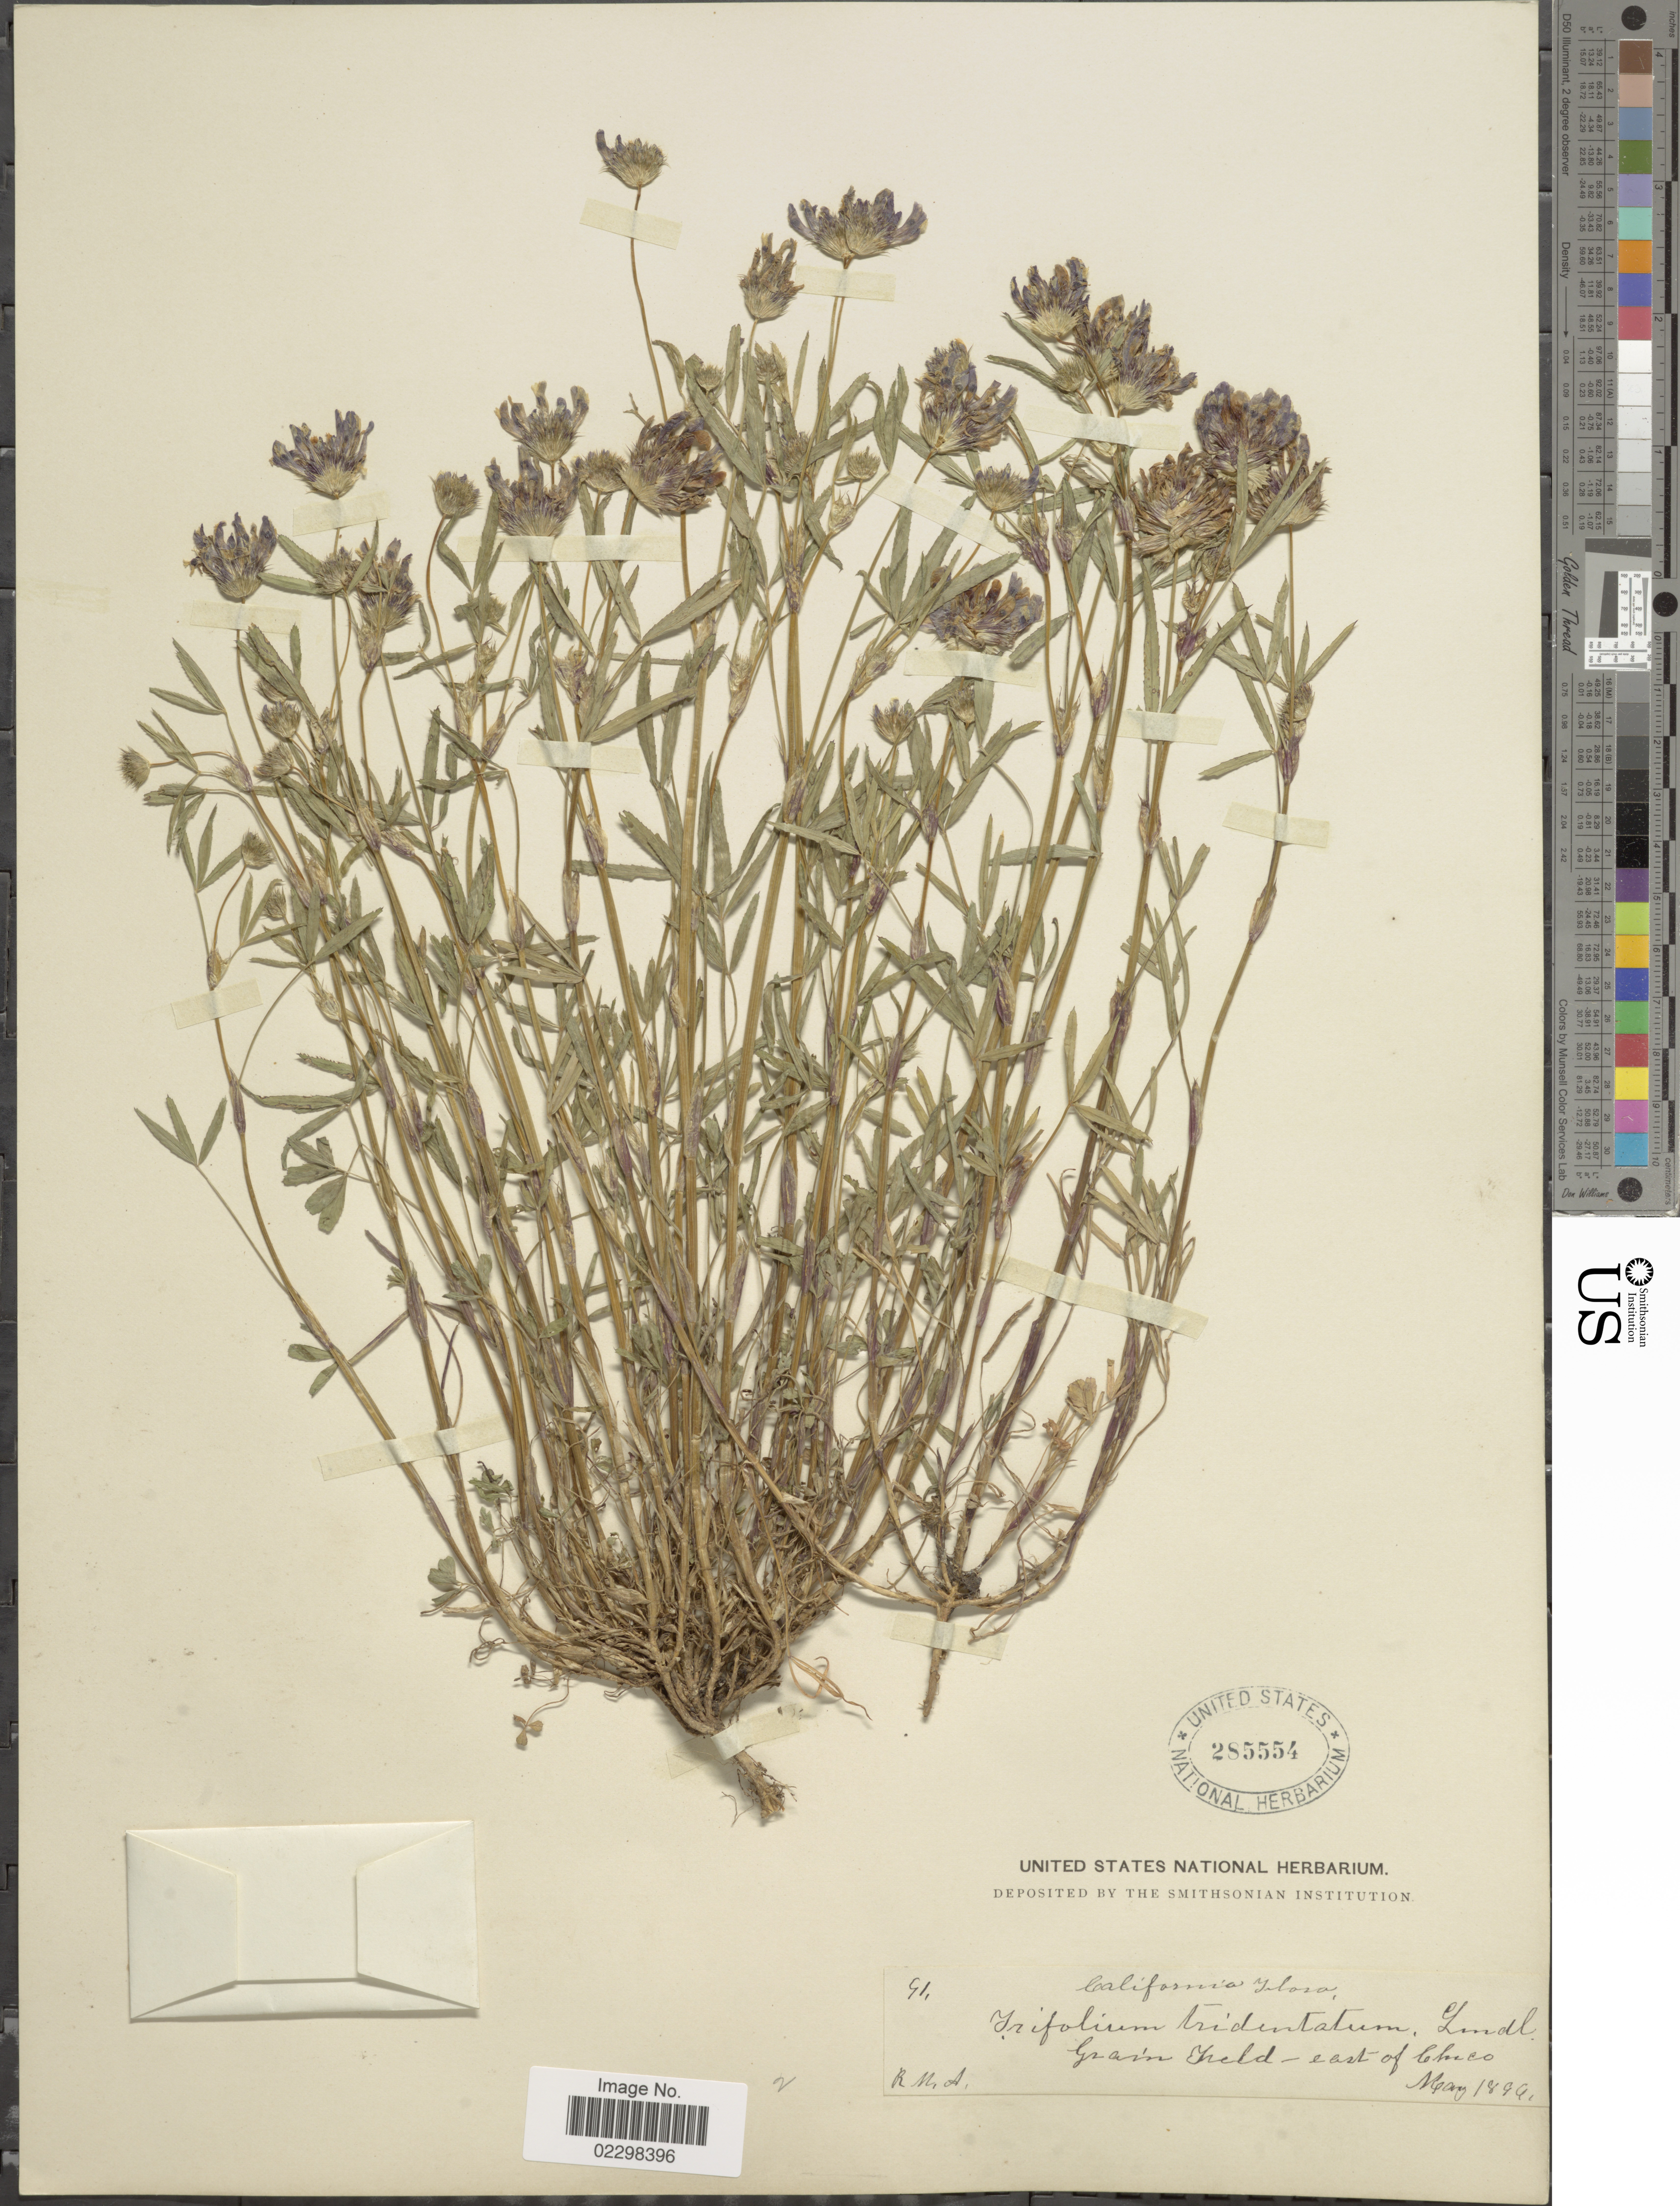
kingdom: Plantae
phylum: Tracheophyta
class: Magnoliopsida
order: Fabales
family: Fabaceae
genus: Trifolium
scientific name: Trifolium tridentatum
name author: Lindl.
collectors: R. M. A.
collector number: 91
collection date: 1894-05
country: United States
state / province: California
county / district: Butte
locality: California, Gram Yield - east of Chico.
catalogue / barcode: US 285554